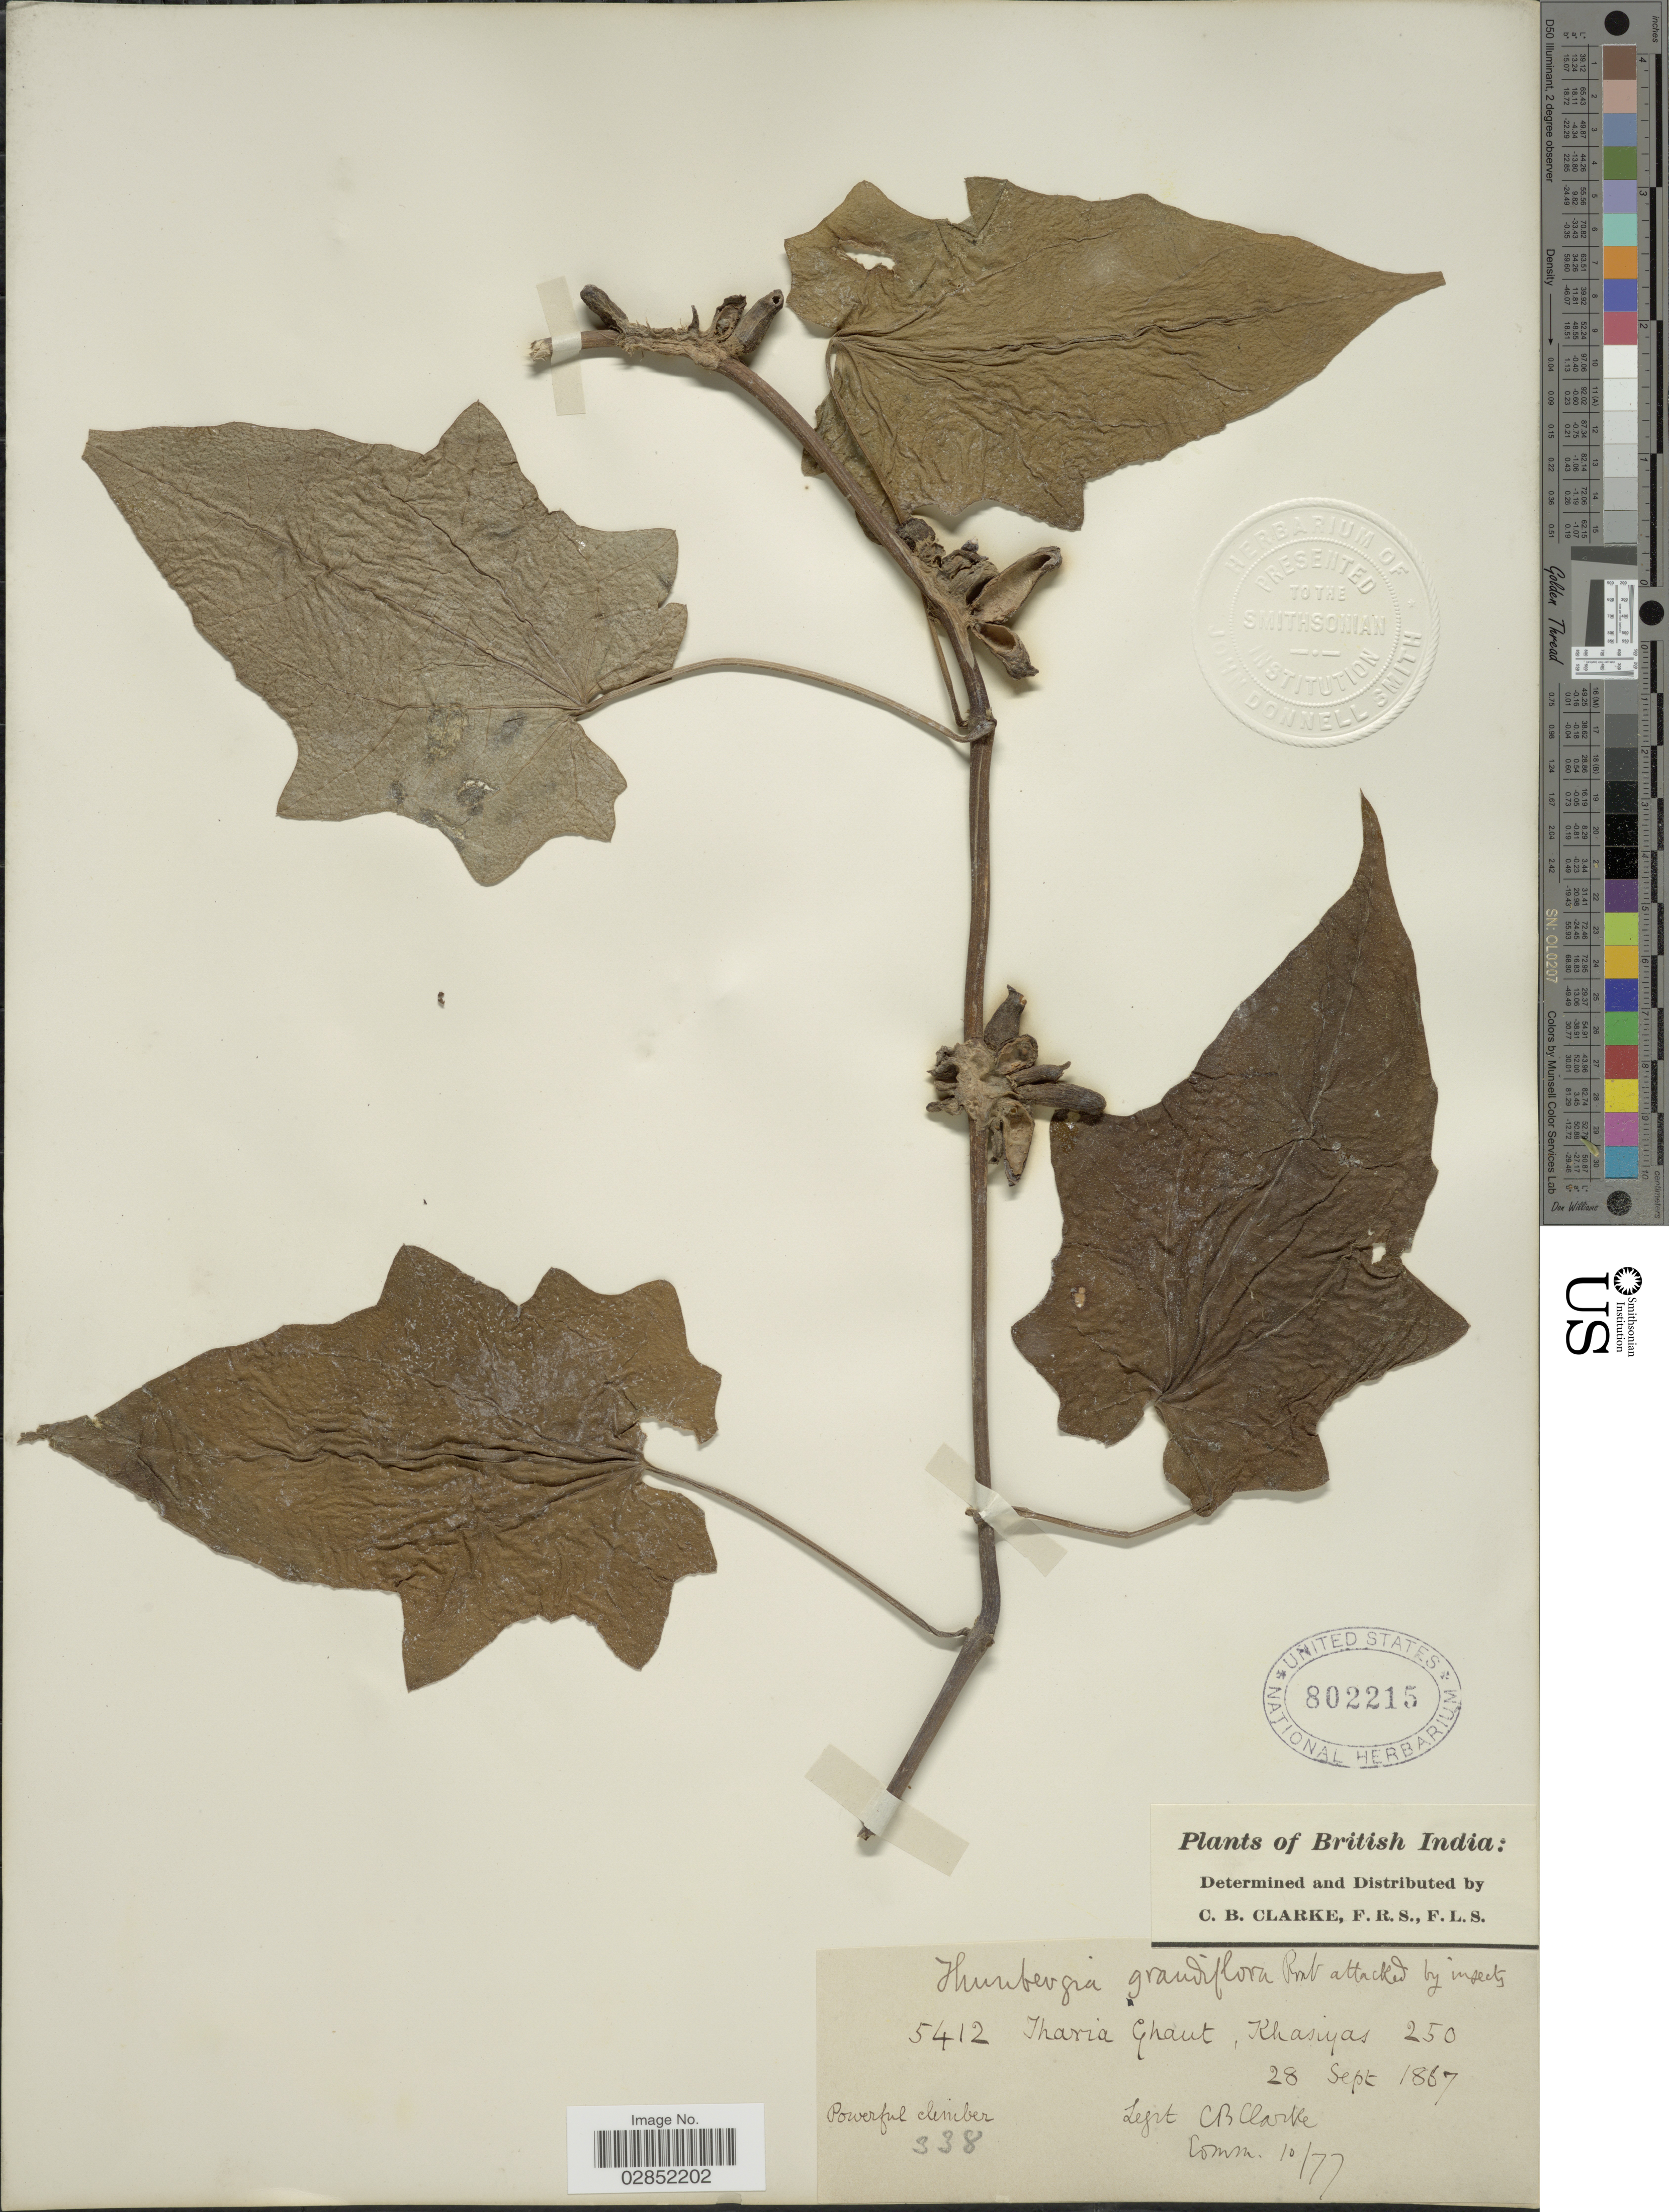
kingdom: Plantae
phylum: Tracheophyta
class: Magnoliopsida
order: Lamiales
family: Acanthaceae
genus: Thunbergia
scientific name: Thunbergia grandiflora 'Alba'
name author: (Roxb. ex Rottler) Roxb.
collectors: C. B. Clarke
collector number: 5412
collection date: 1867-09-28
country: India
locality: British India. Tharia Ghaut, Khasiyas.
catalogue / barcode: US 802215